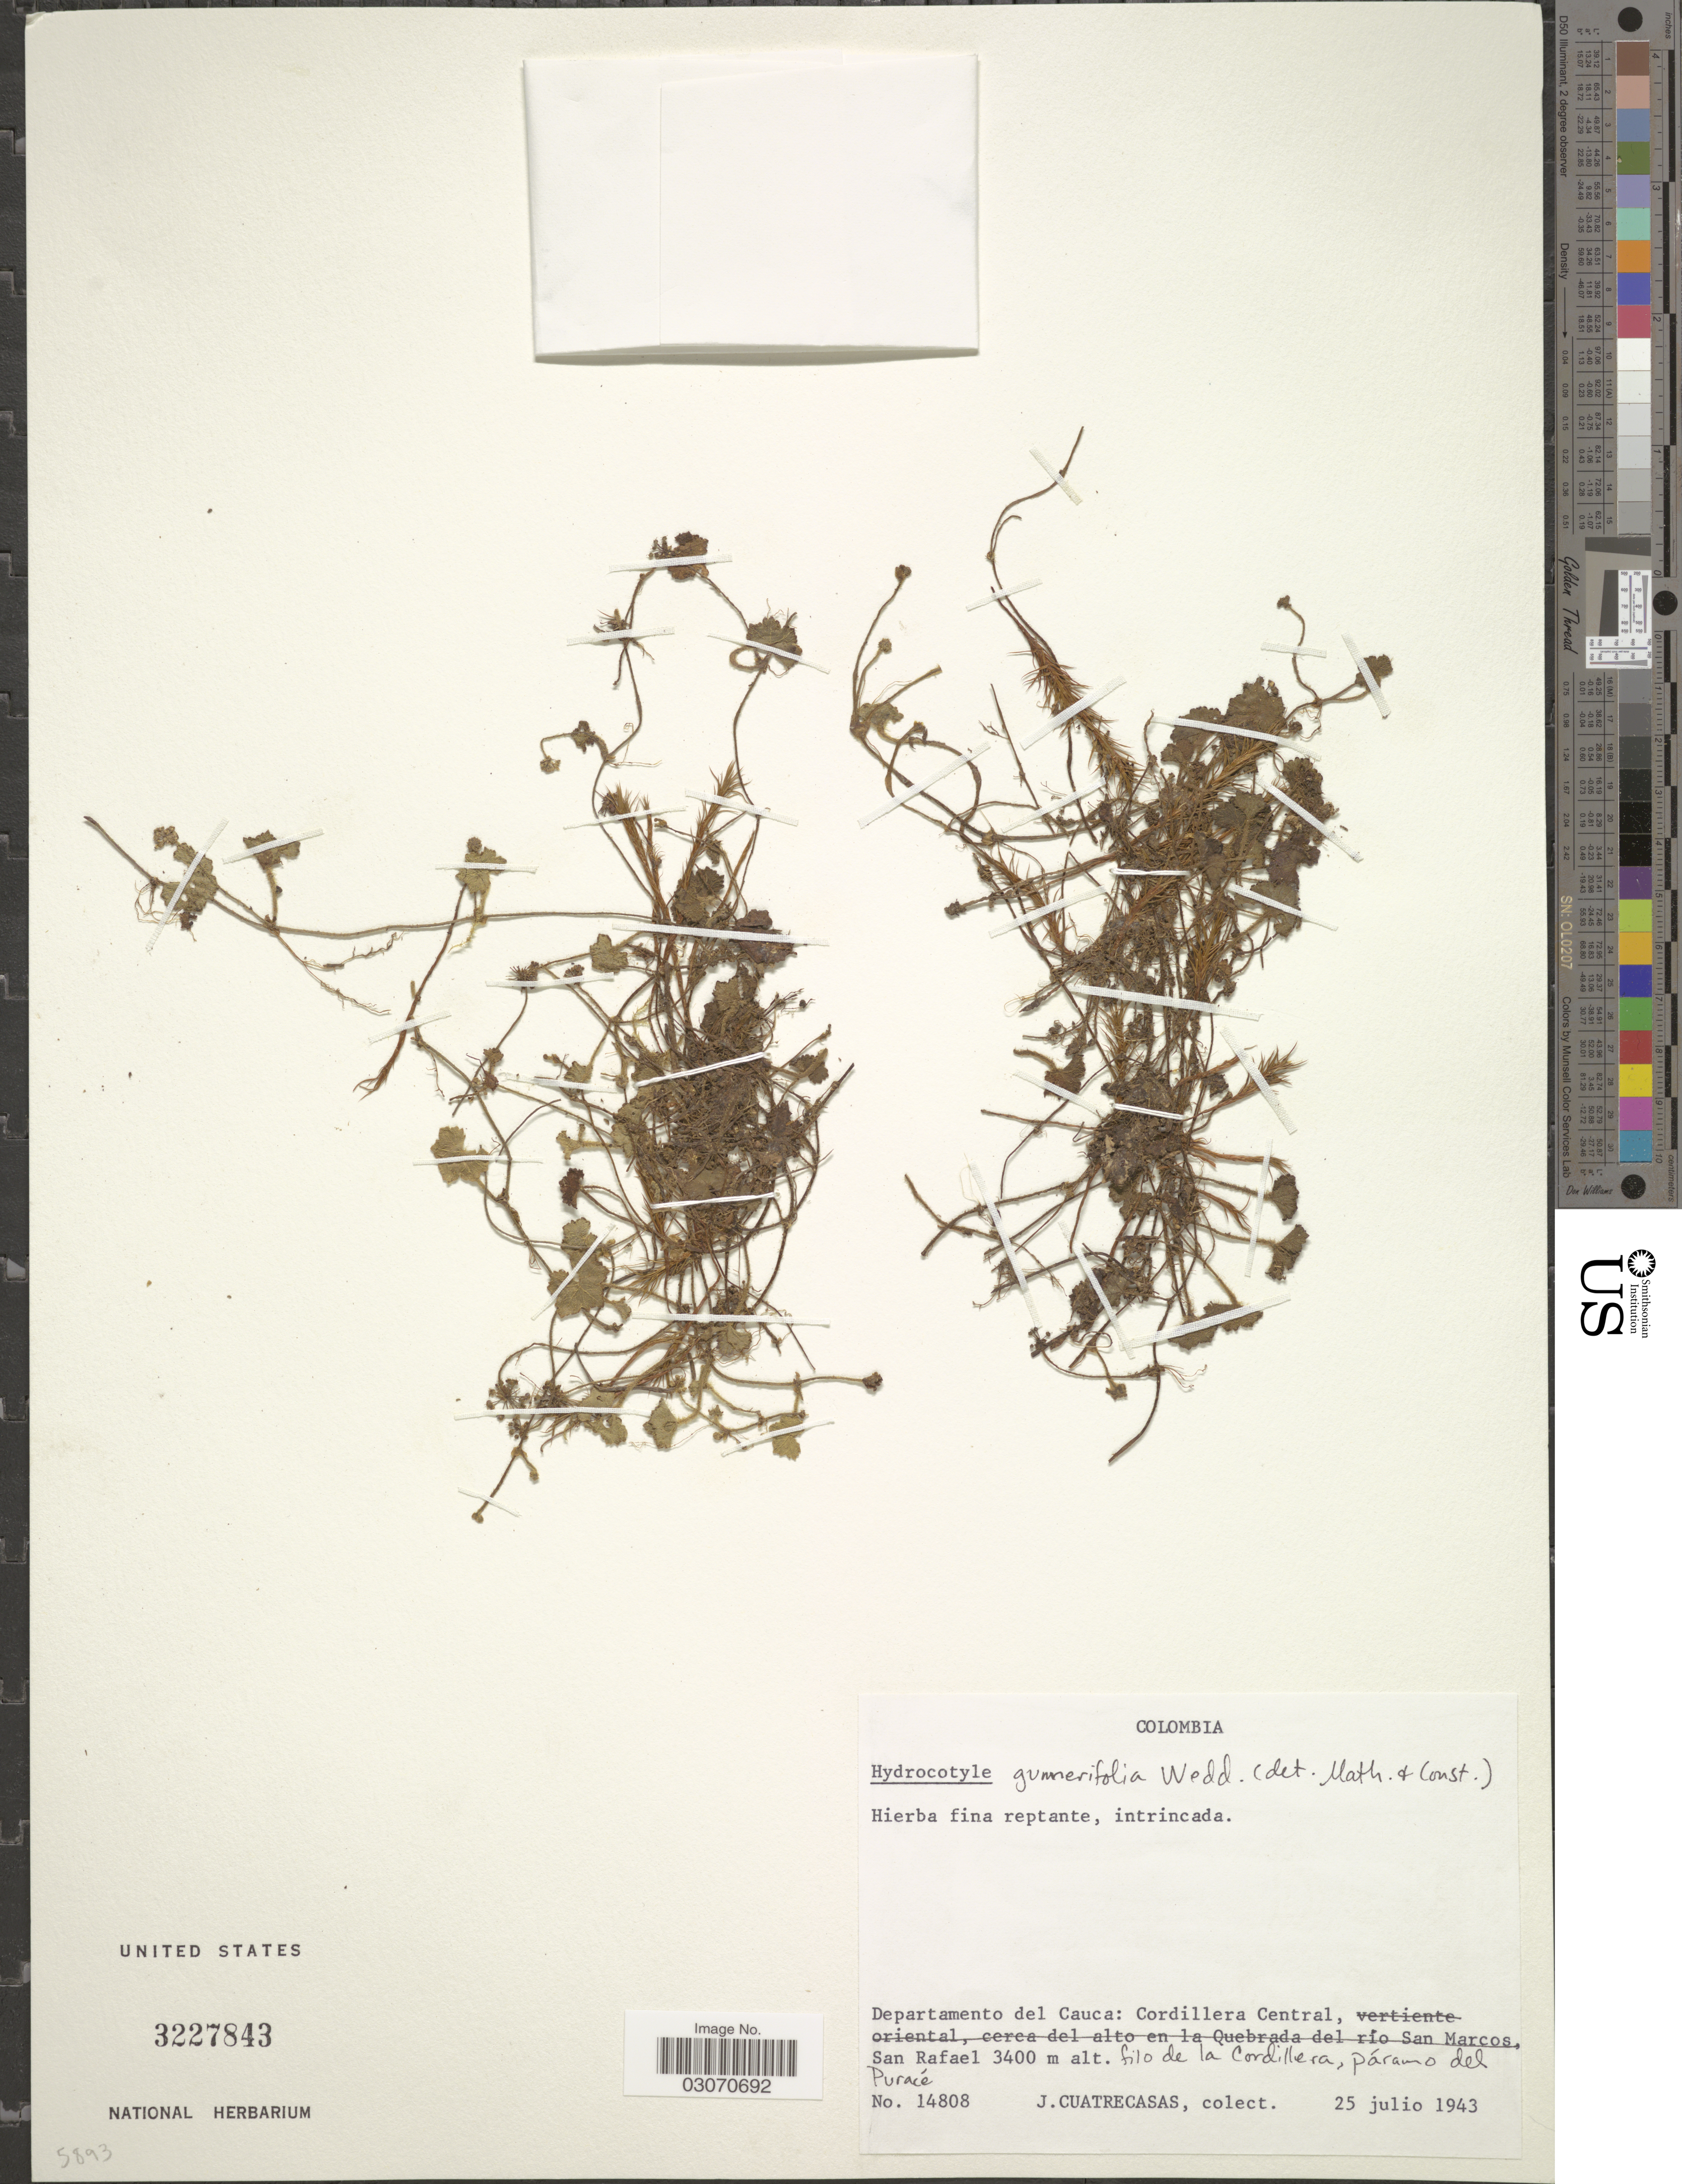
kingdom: Plantae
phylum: Tracheophyta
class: Magnoliopsida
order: Apiales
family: Araliaceae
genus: Hydrocotyle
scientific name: Hydrocotyle gunnerifolia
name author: Wedd.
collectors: J. Cuatrecasas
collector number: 14808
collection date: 1943-07-25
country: Colombia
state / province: Cauca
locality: Departamento del Cauca: Cordillera Central, San Rafael, Filo de la cordillera, Páramo del Puracé.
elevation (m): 3400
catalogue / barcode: US 3227843